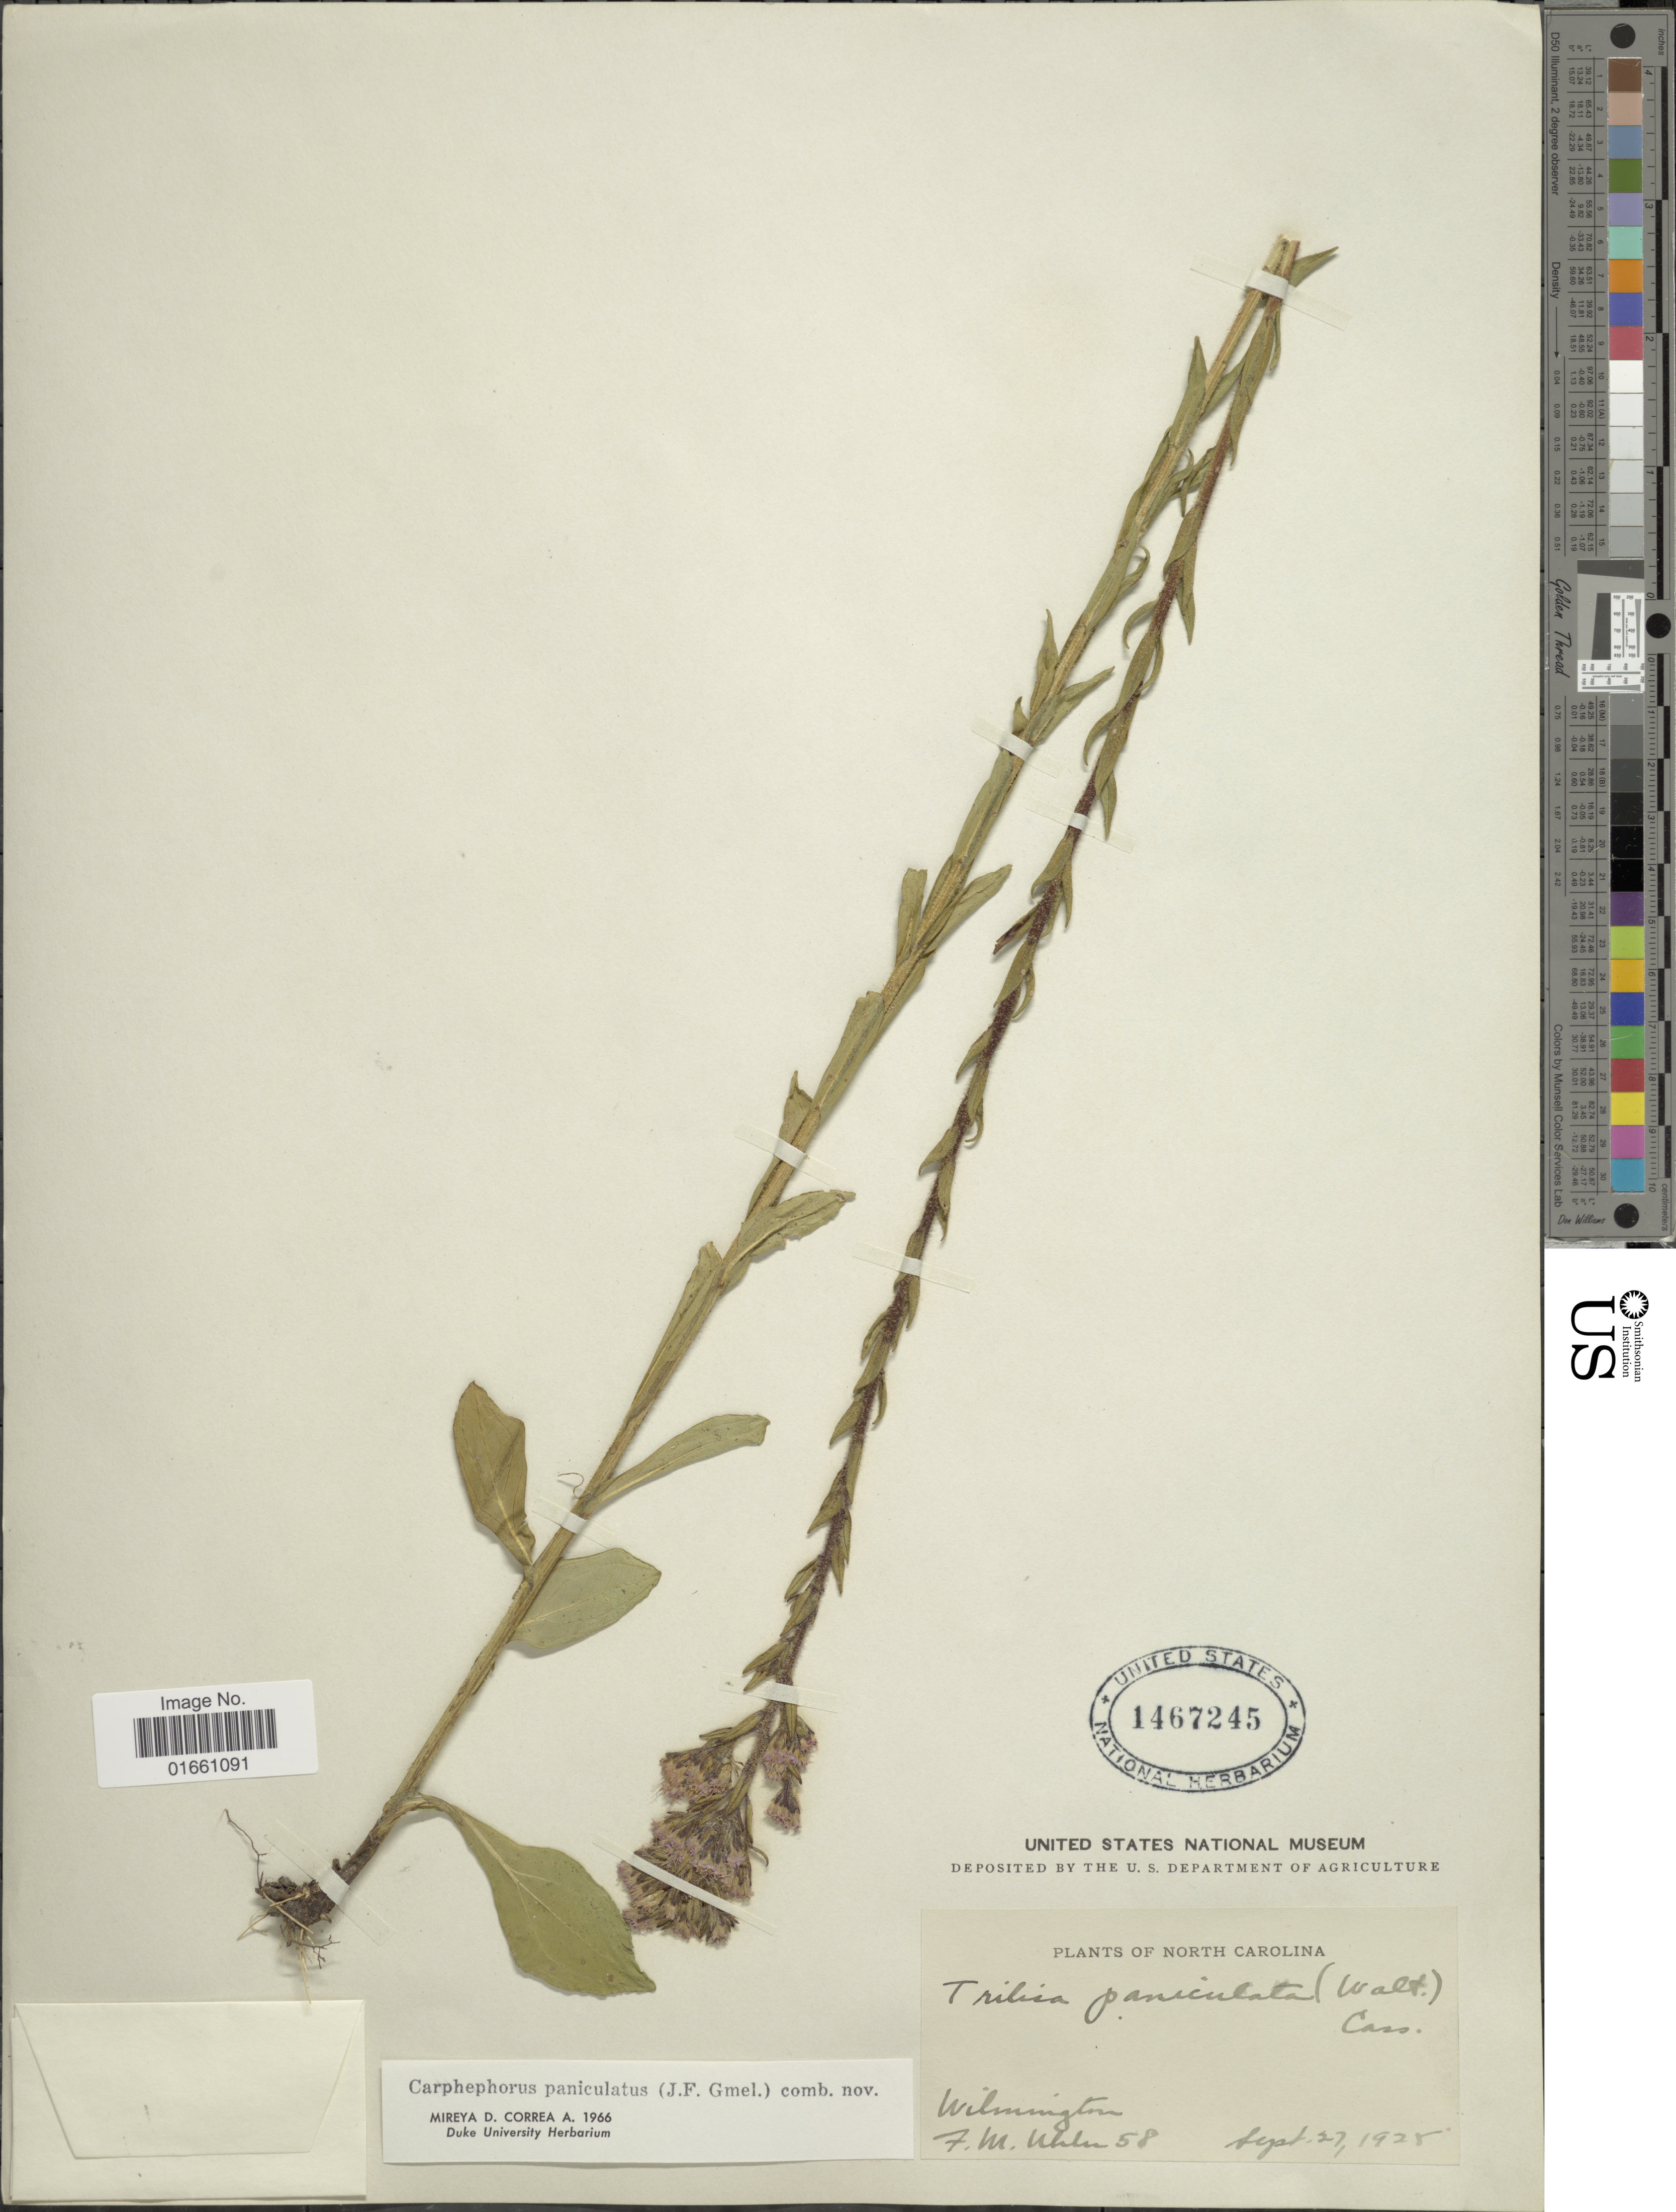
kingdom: Plantae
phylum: Tracheophyta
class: Magnoliopsida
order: Asterales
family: Asteraceae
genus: Trilisa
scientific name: Trilisa paniculata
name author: (J.F. Gmel.) Cass.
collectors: F. M. Uhler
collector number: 58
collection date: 1925-09-27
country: United States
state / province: North Carolina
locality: Wilmington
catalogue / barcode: US 1467245